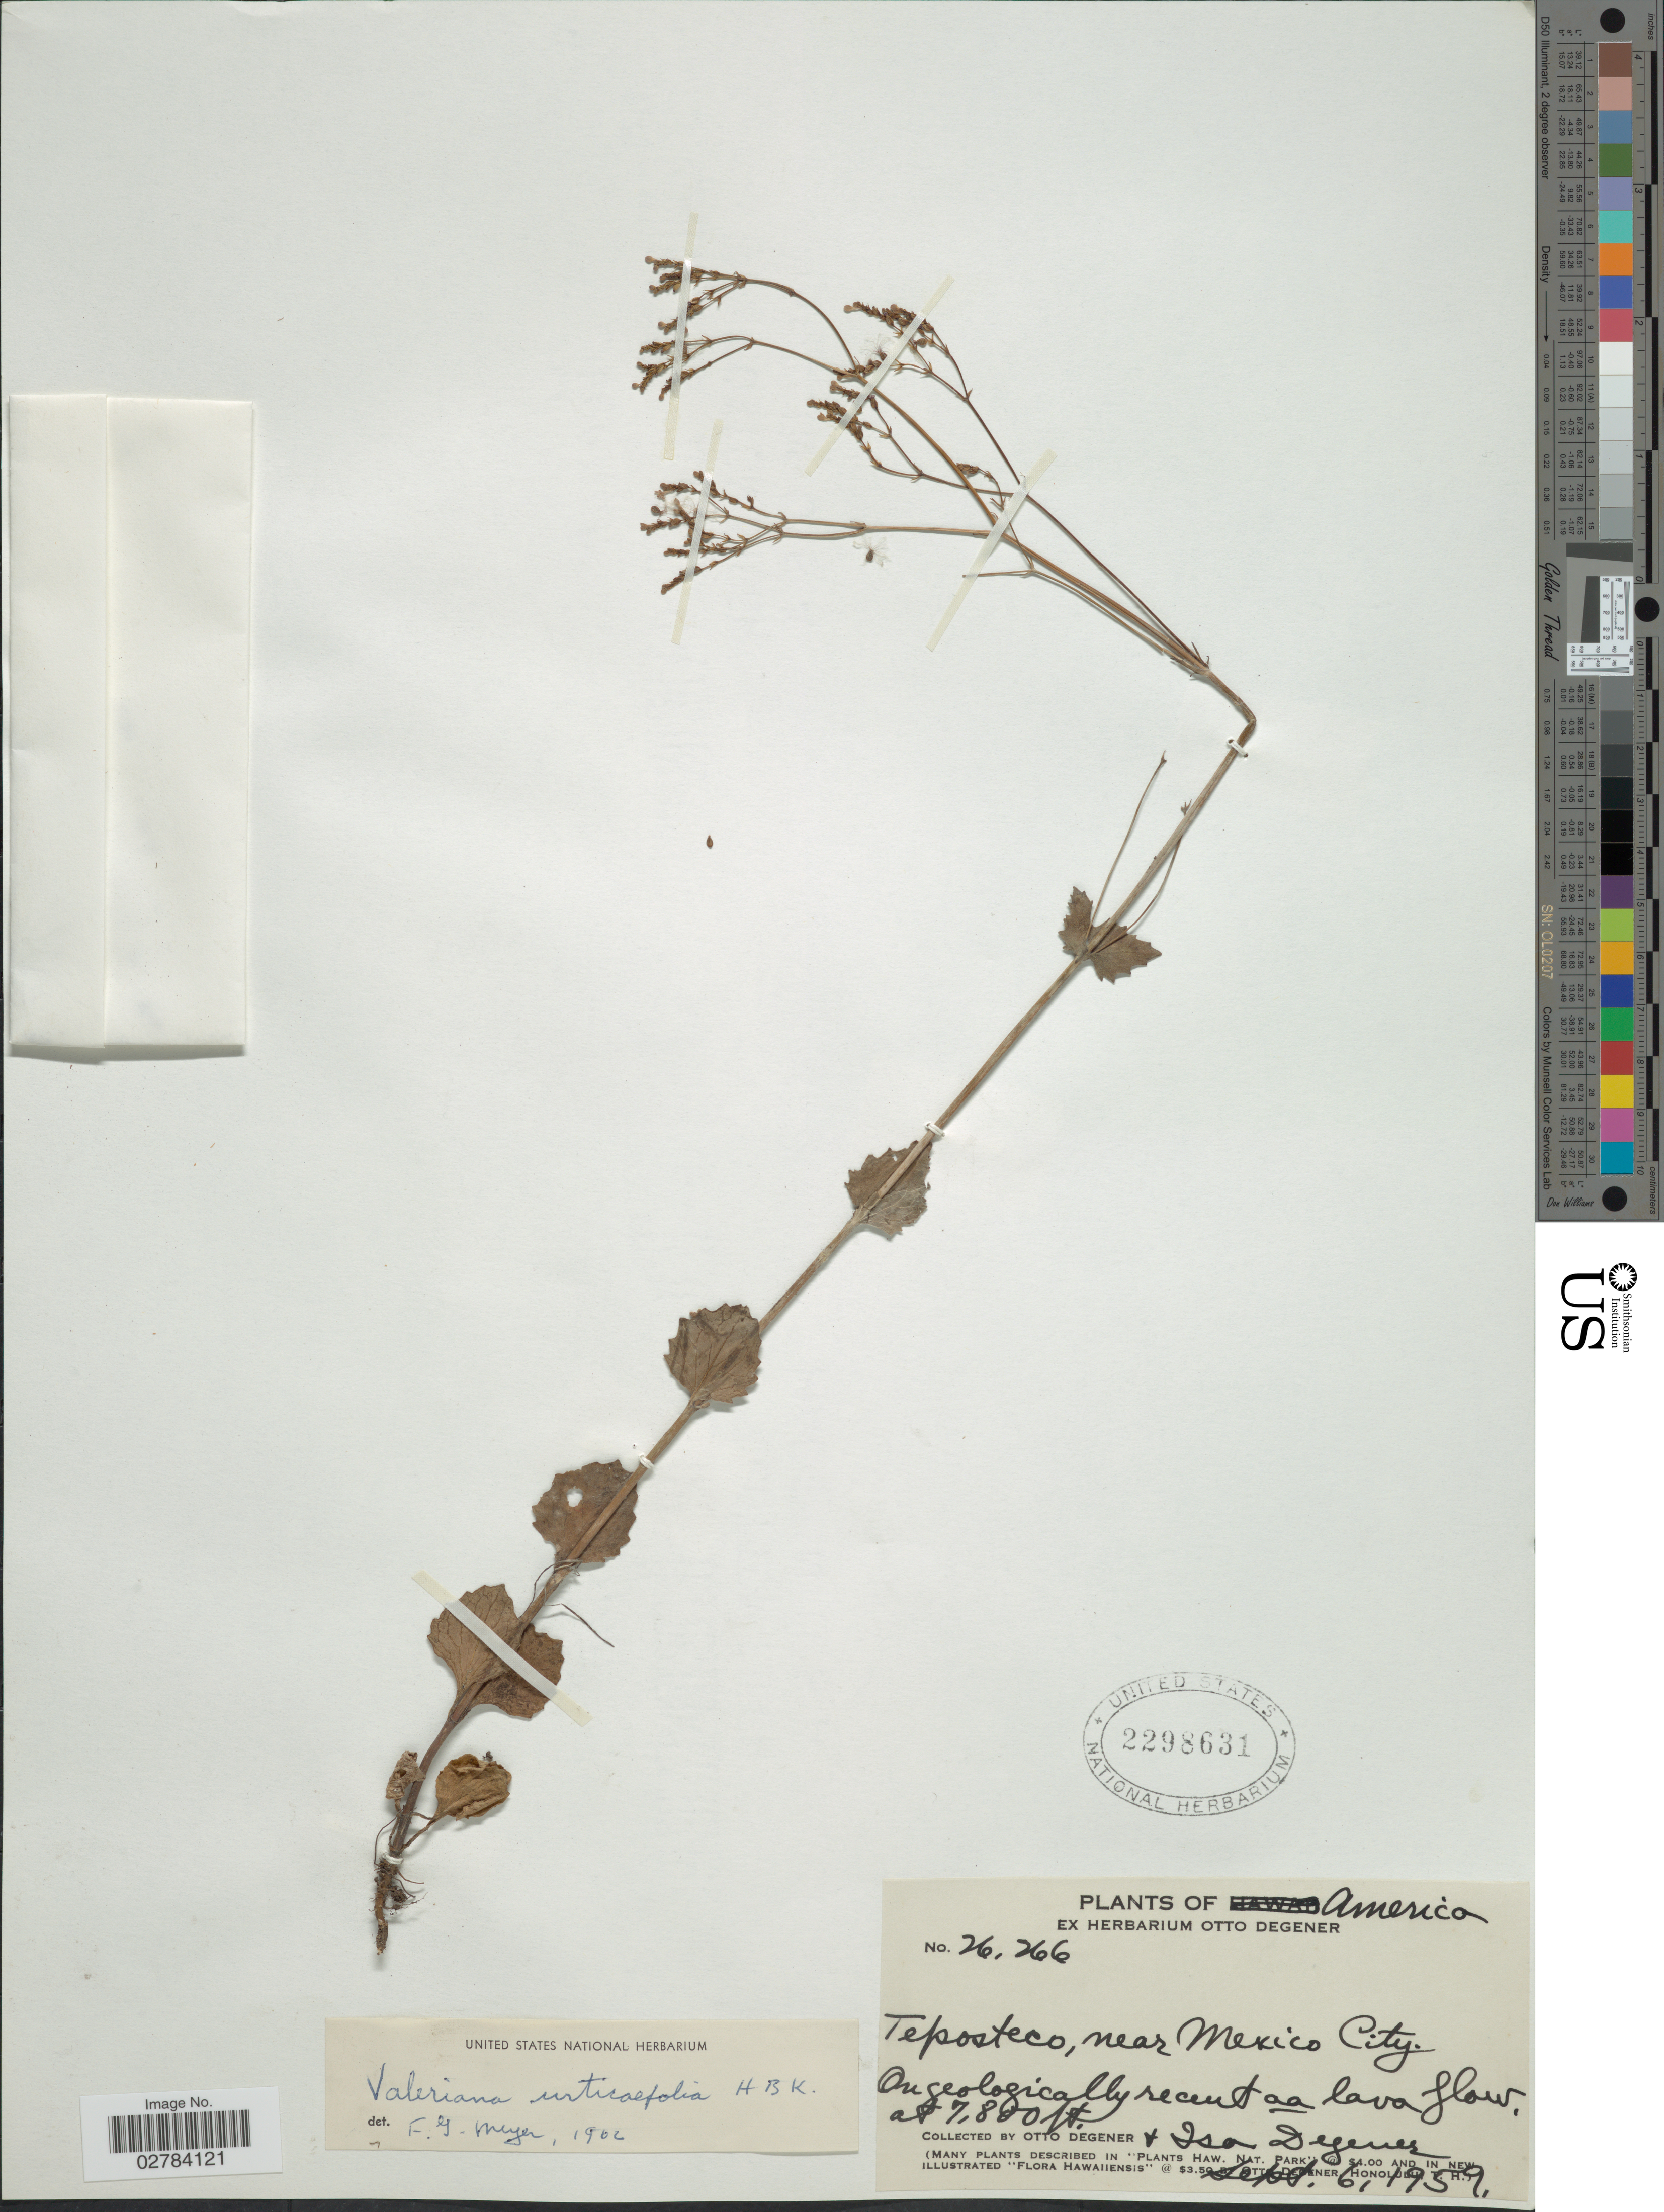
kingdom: Plantae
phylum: Tracheophyta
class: Magnoliopsida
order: Dipsacales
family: Caprifoliaceae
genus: Valeriana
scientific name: Valeriana urticaefolia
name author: Kunth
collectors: O. Degener & I. Degener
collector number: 26266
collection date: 1959-09-06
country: Mexico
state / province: México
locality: Teposteco, near Mexico City.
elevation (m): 2377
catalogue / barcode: US 2298631